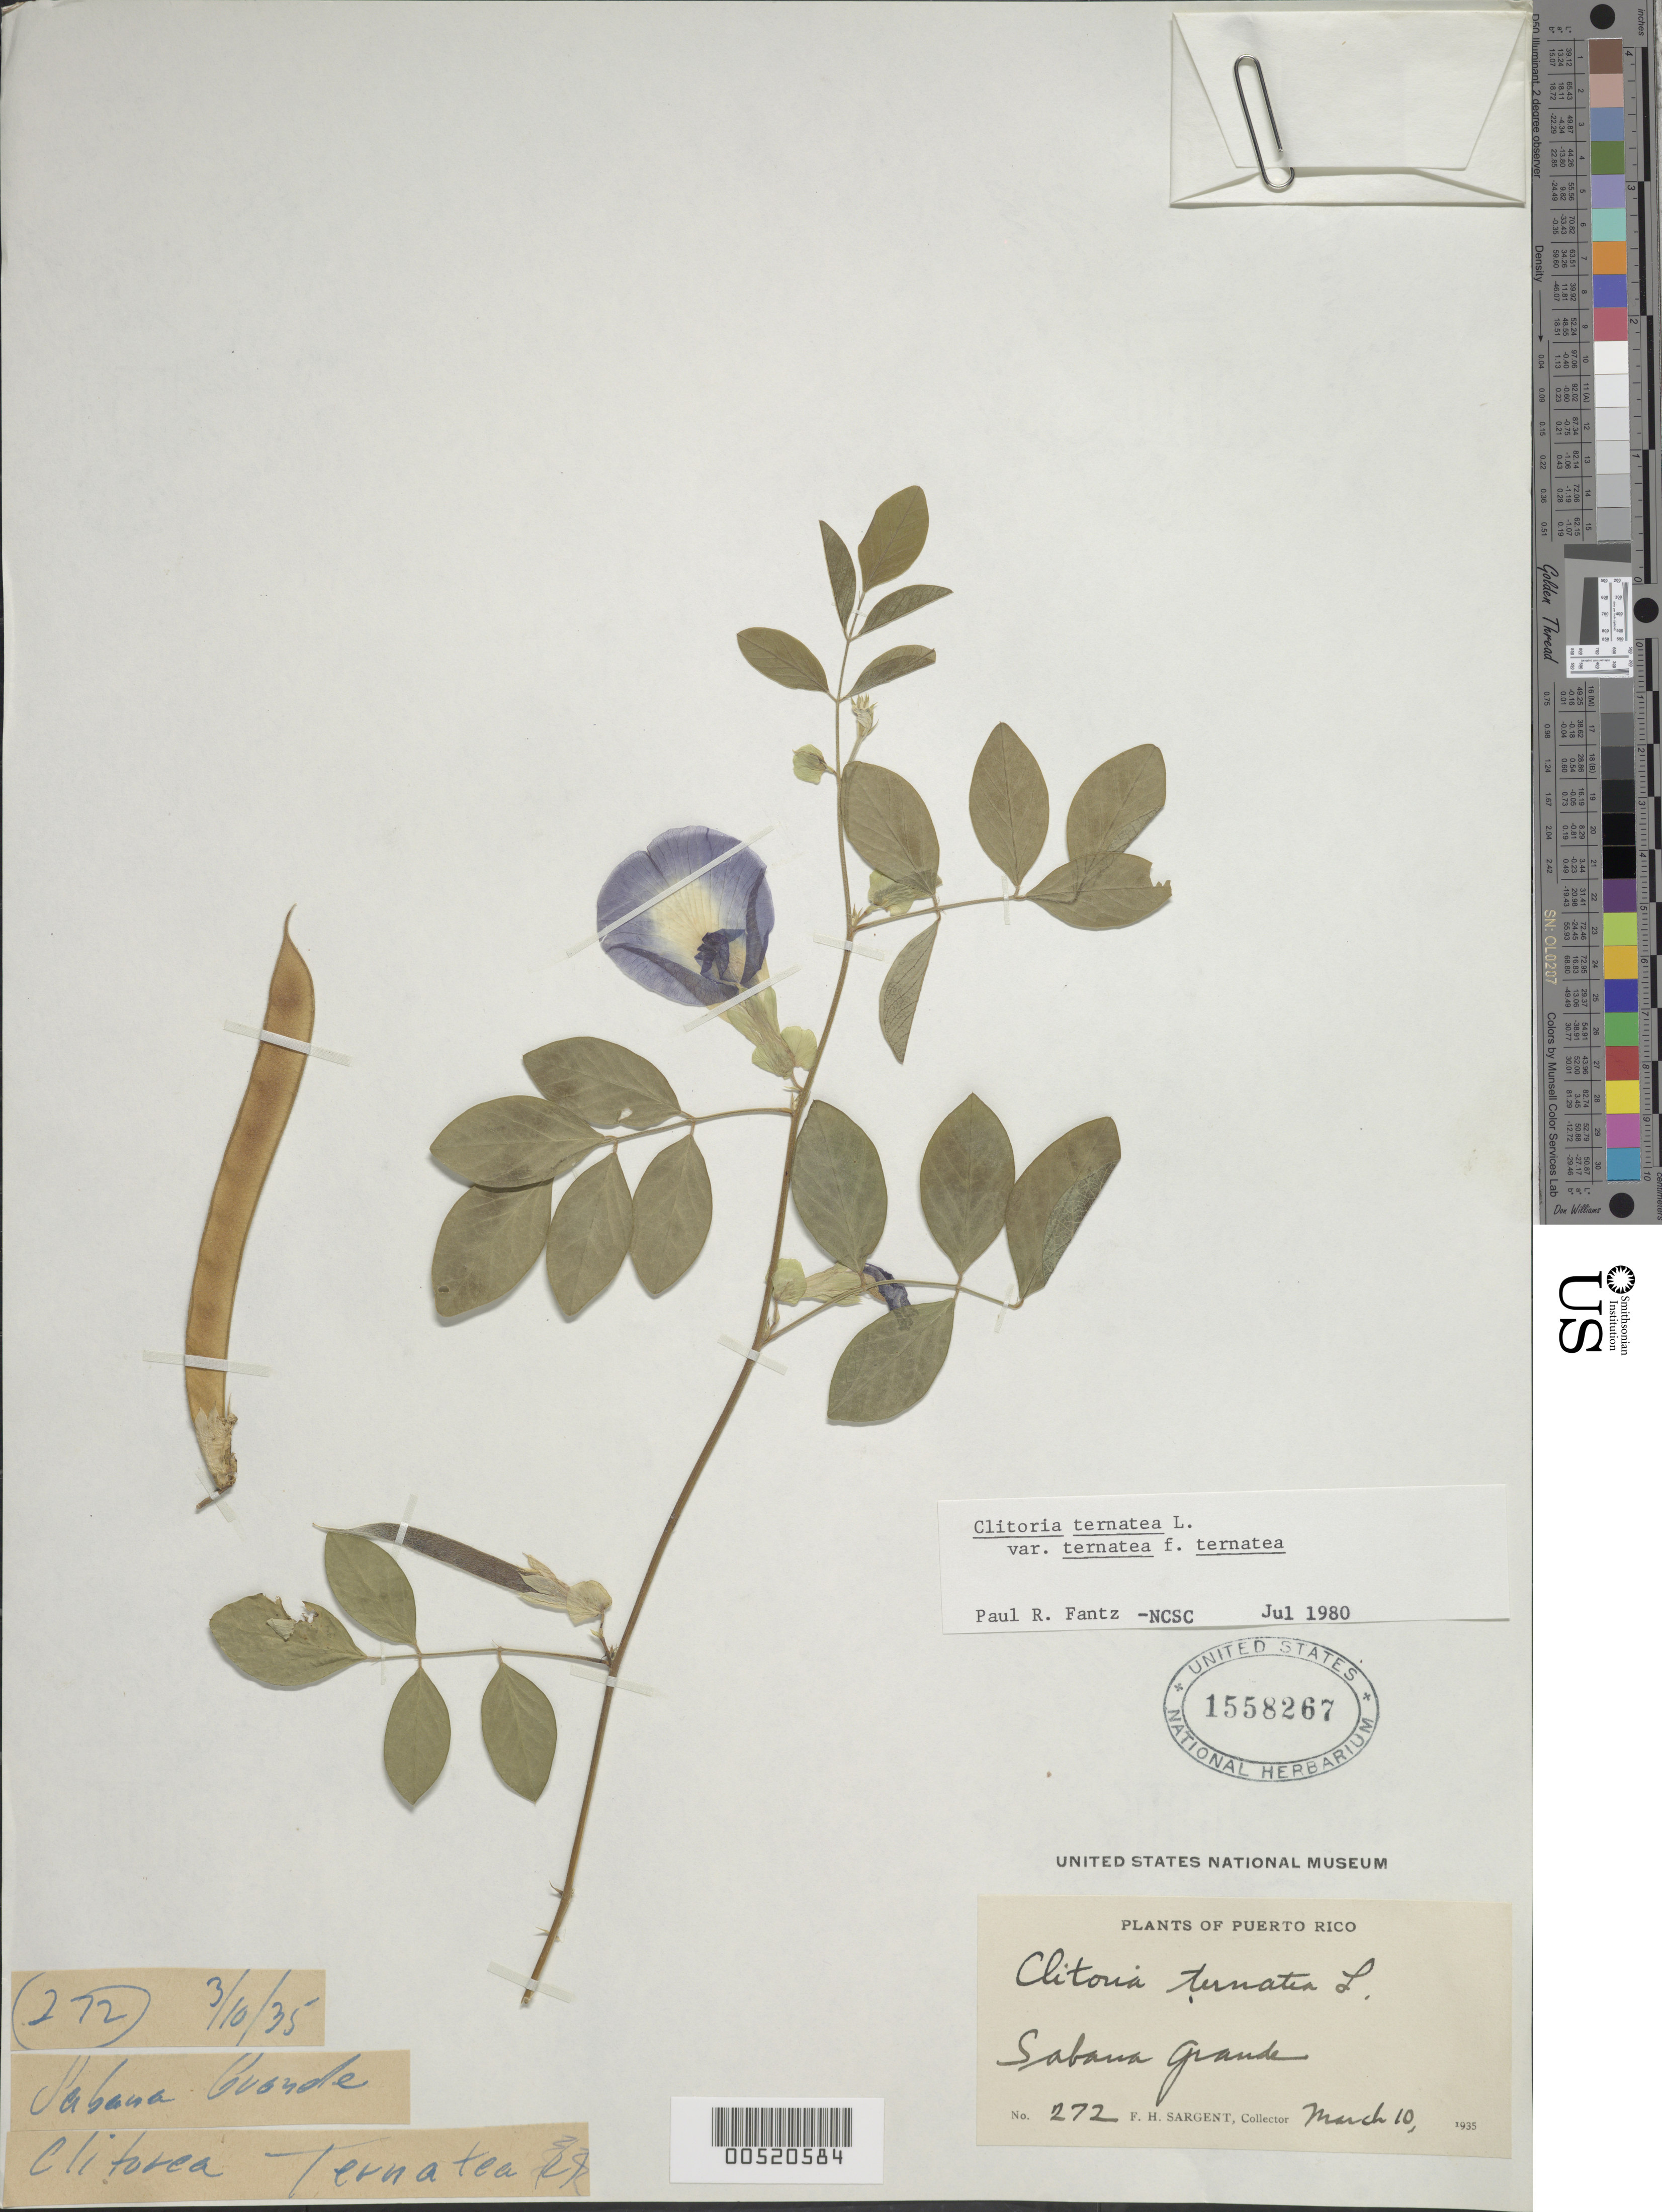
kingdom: Plantae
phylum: Tracheophyta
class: Magnoliopsida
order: Fabales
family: Fabaceae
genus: Clitoria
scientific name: Clitoria ternatea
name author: L.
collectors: F. H. Sargent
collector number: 272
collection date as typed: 10 Mar 1935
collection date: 1935-03-10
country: Puerto Rico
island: Greater Antilles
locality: Sabana Grande.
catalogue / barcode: US 1558267